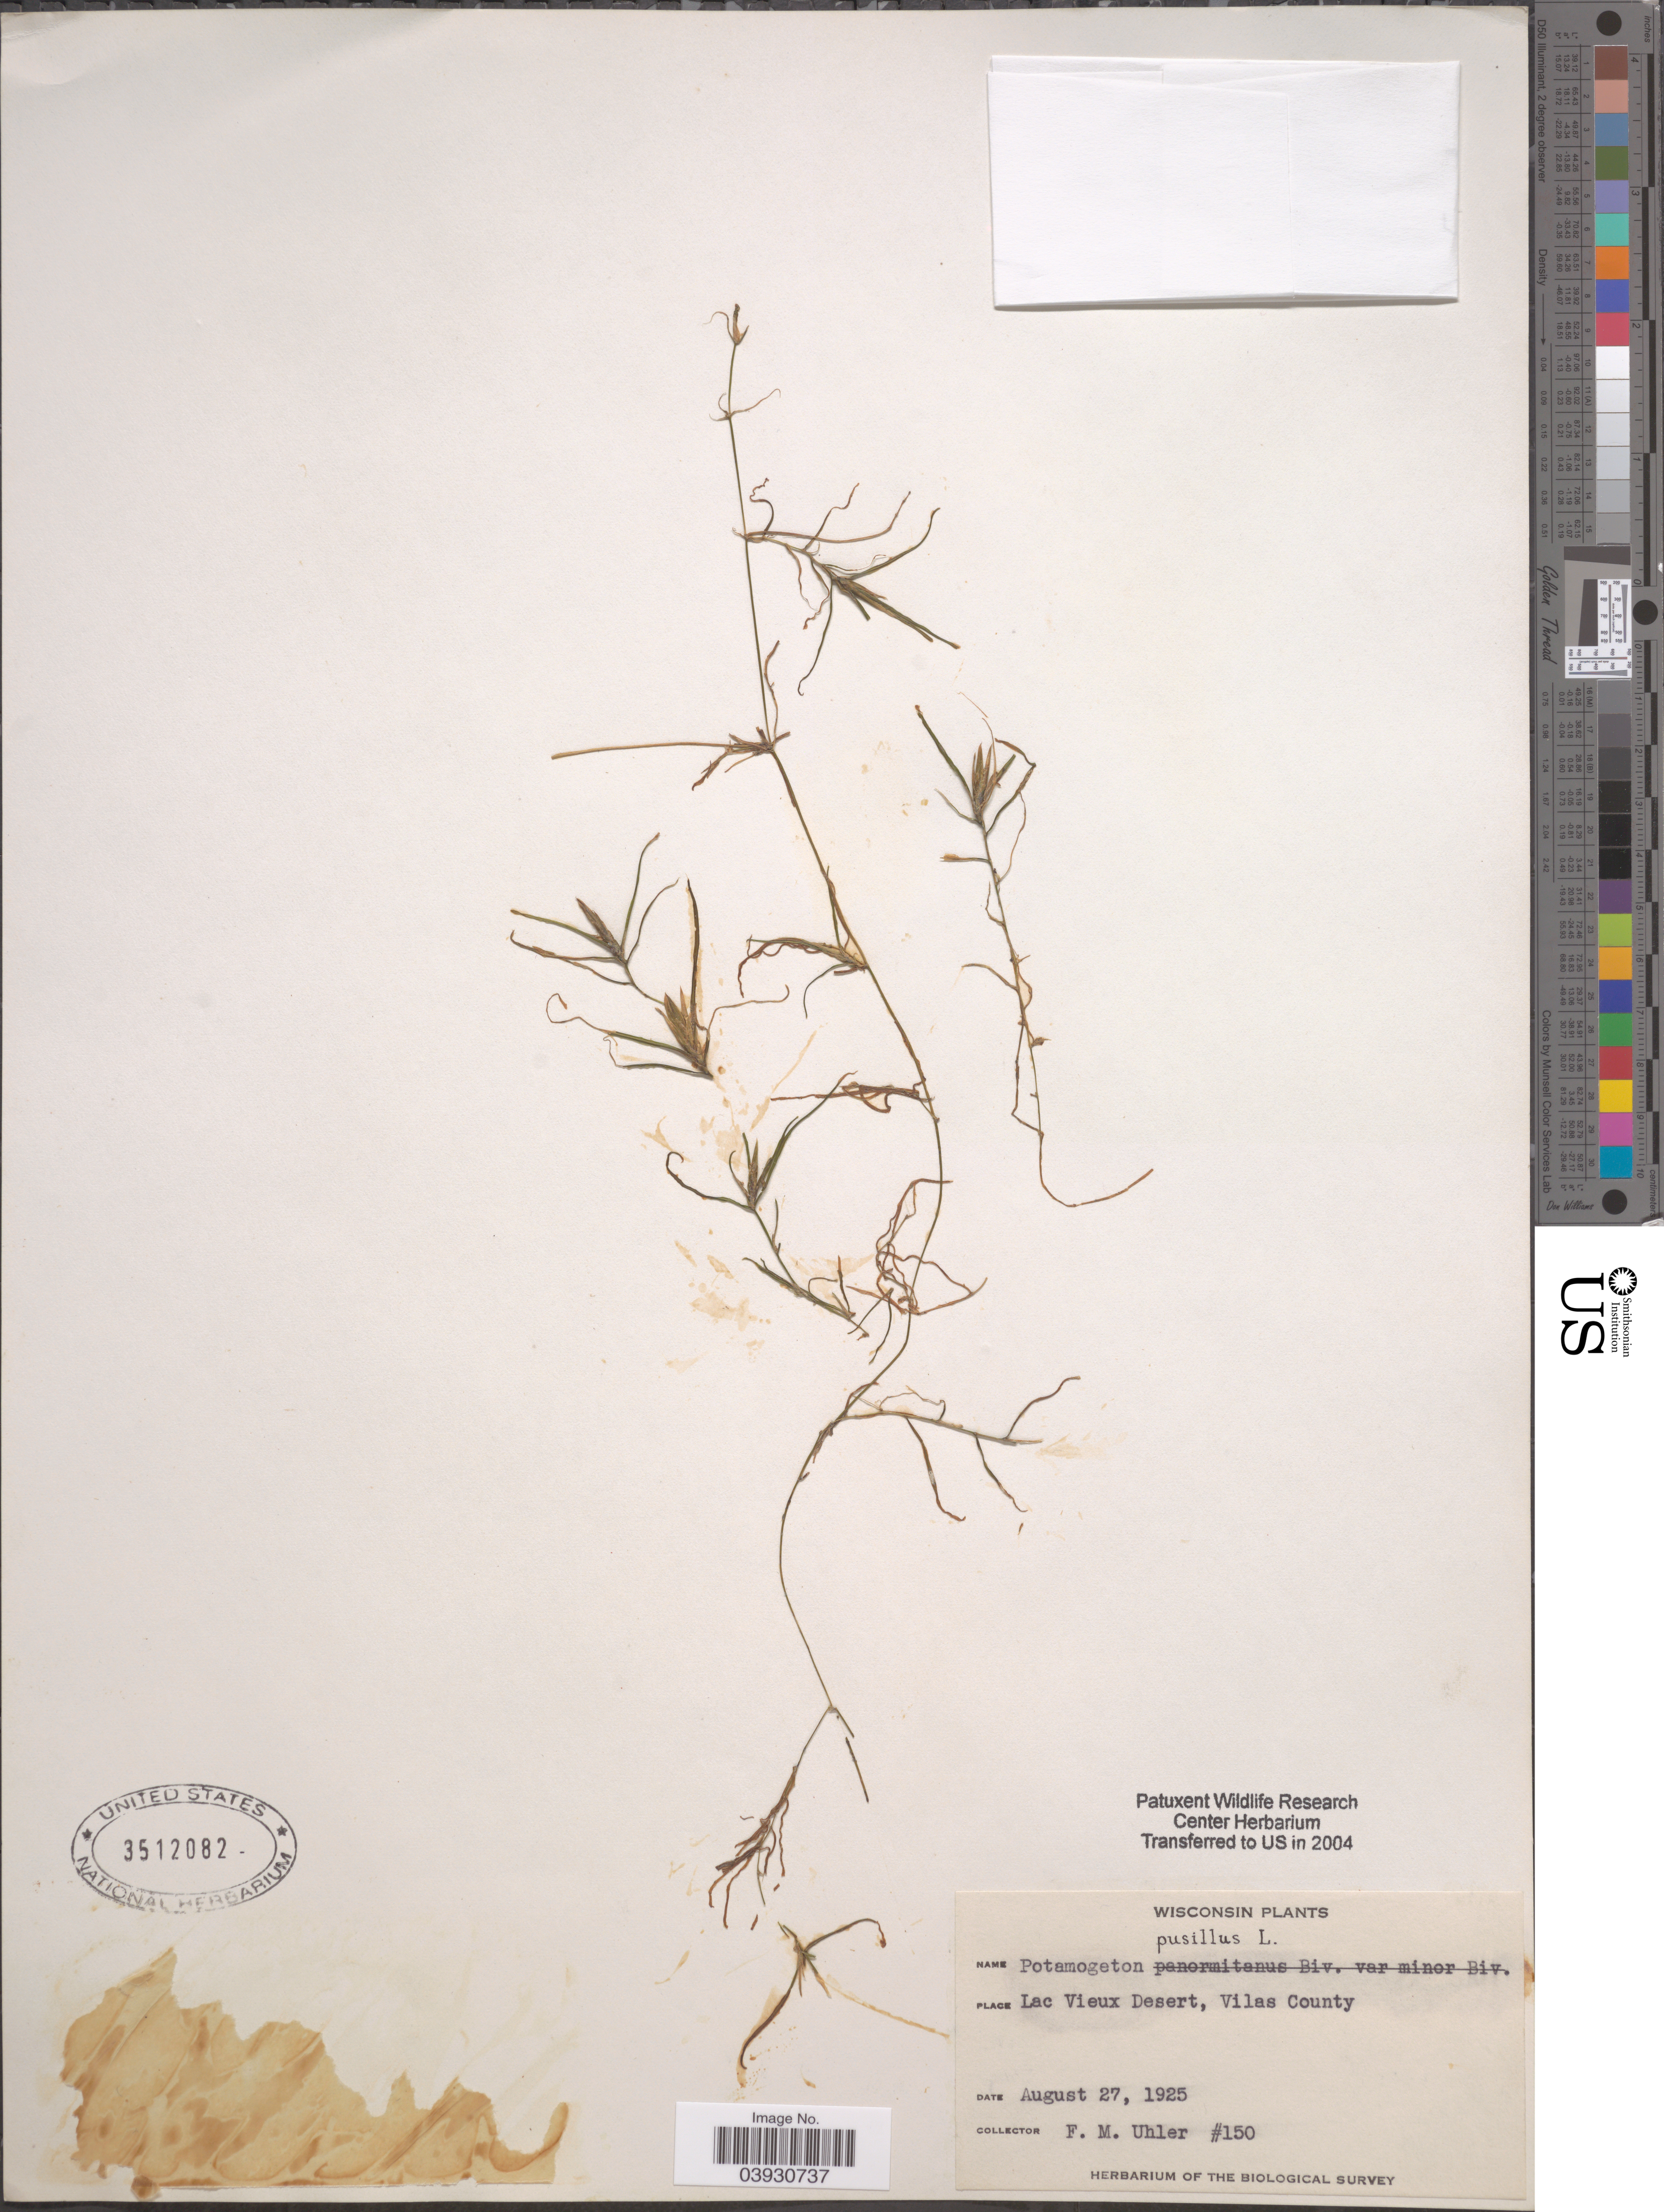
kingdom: Plantae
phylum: Tracheophyta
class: Liliopsida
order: Alismatales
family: Potamogetonaceae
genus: Potamogeton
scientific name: Potamogeton pusillus var. pusillus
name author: L.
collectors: F. M. Uhler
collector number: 150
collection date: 1925-08-27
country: United States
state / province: Wisconsin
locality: Lac Vieux Desert, Vilas County.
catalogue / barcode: US 3512082